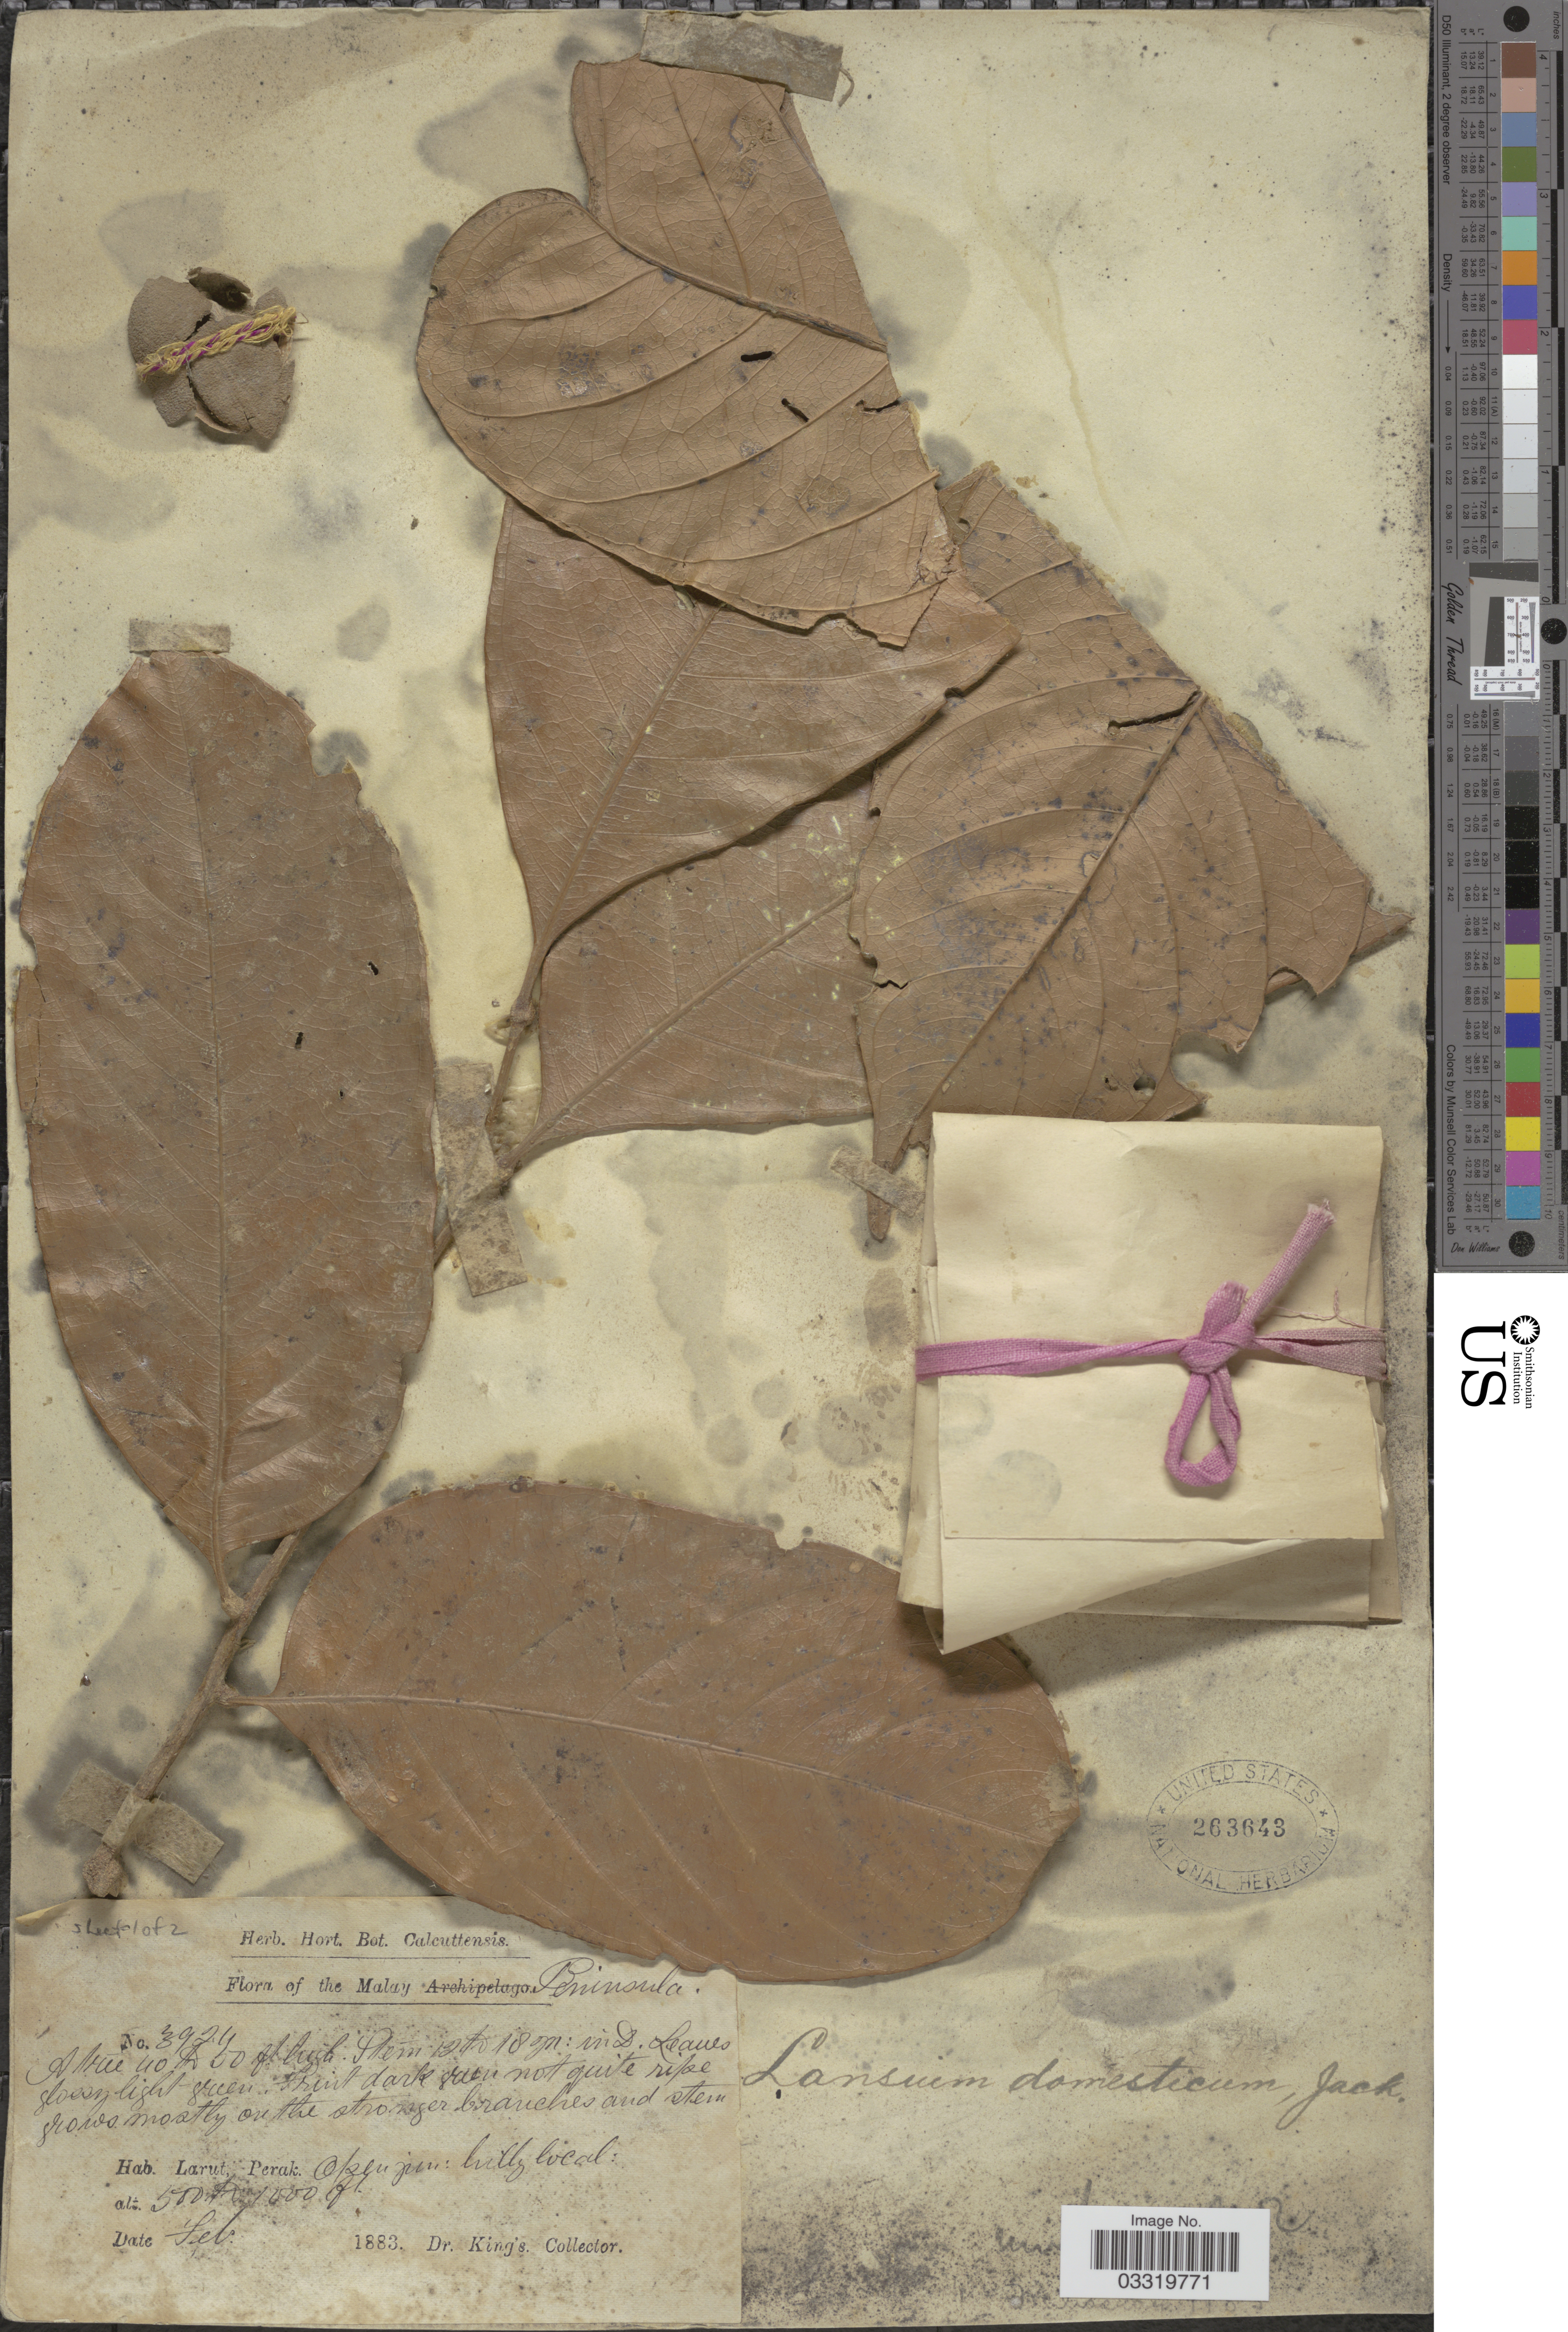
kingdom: Plantae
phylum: Tracheophyta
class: Magnoliopsida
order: Sapindales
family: Meliaceae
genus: Lansium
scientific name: Lansium domesticum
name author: Corrêa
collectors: Dr. King's collector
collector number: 3924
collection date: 1883-02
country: Malaysia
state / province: Perak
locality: Malay Peninsula. Larut.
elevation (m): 152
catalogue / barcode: US 263643